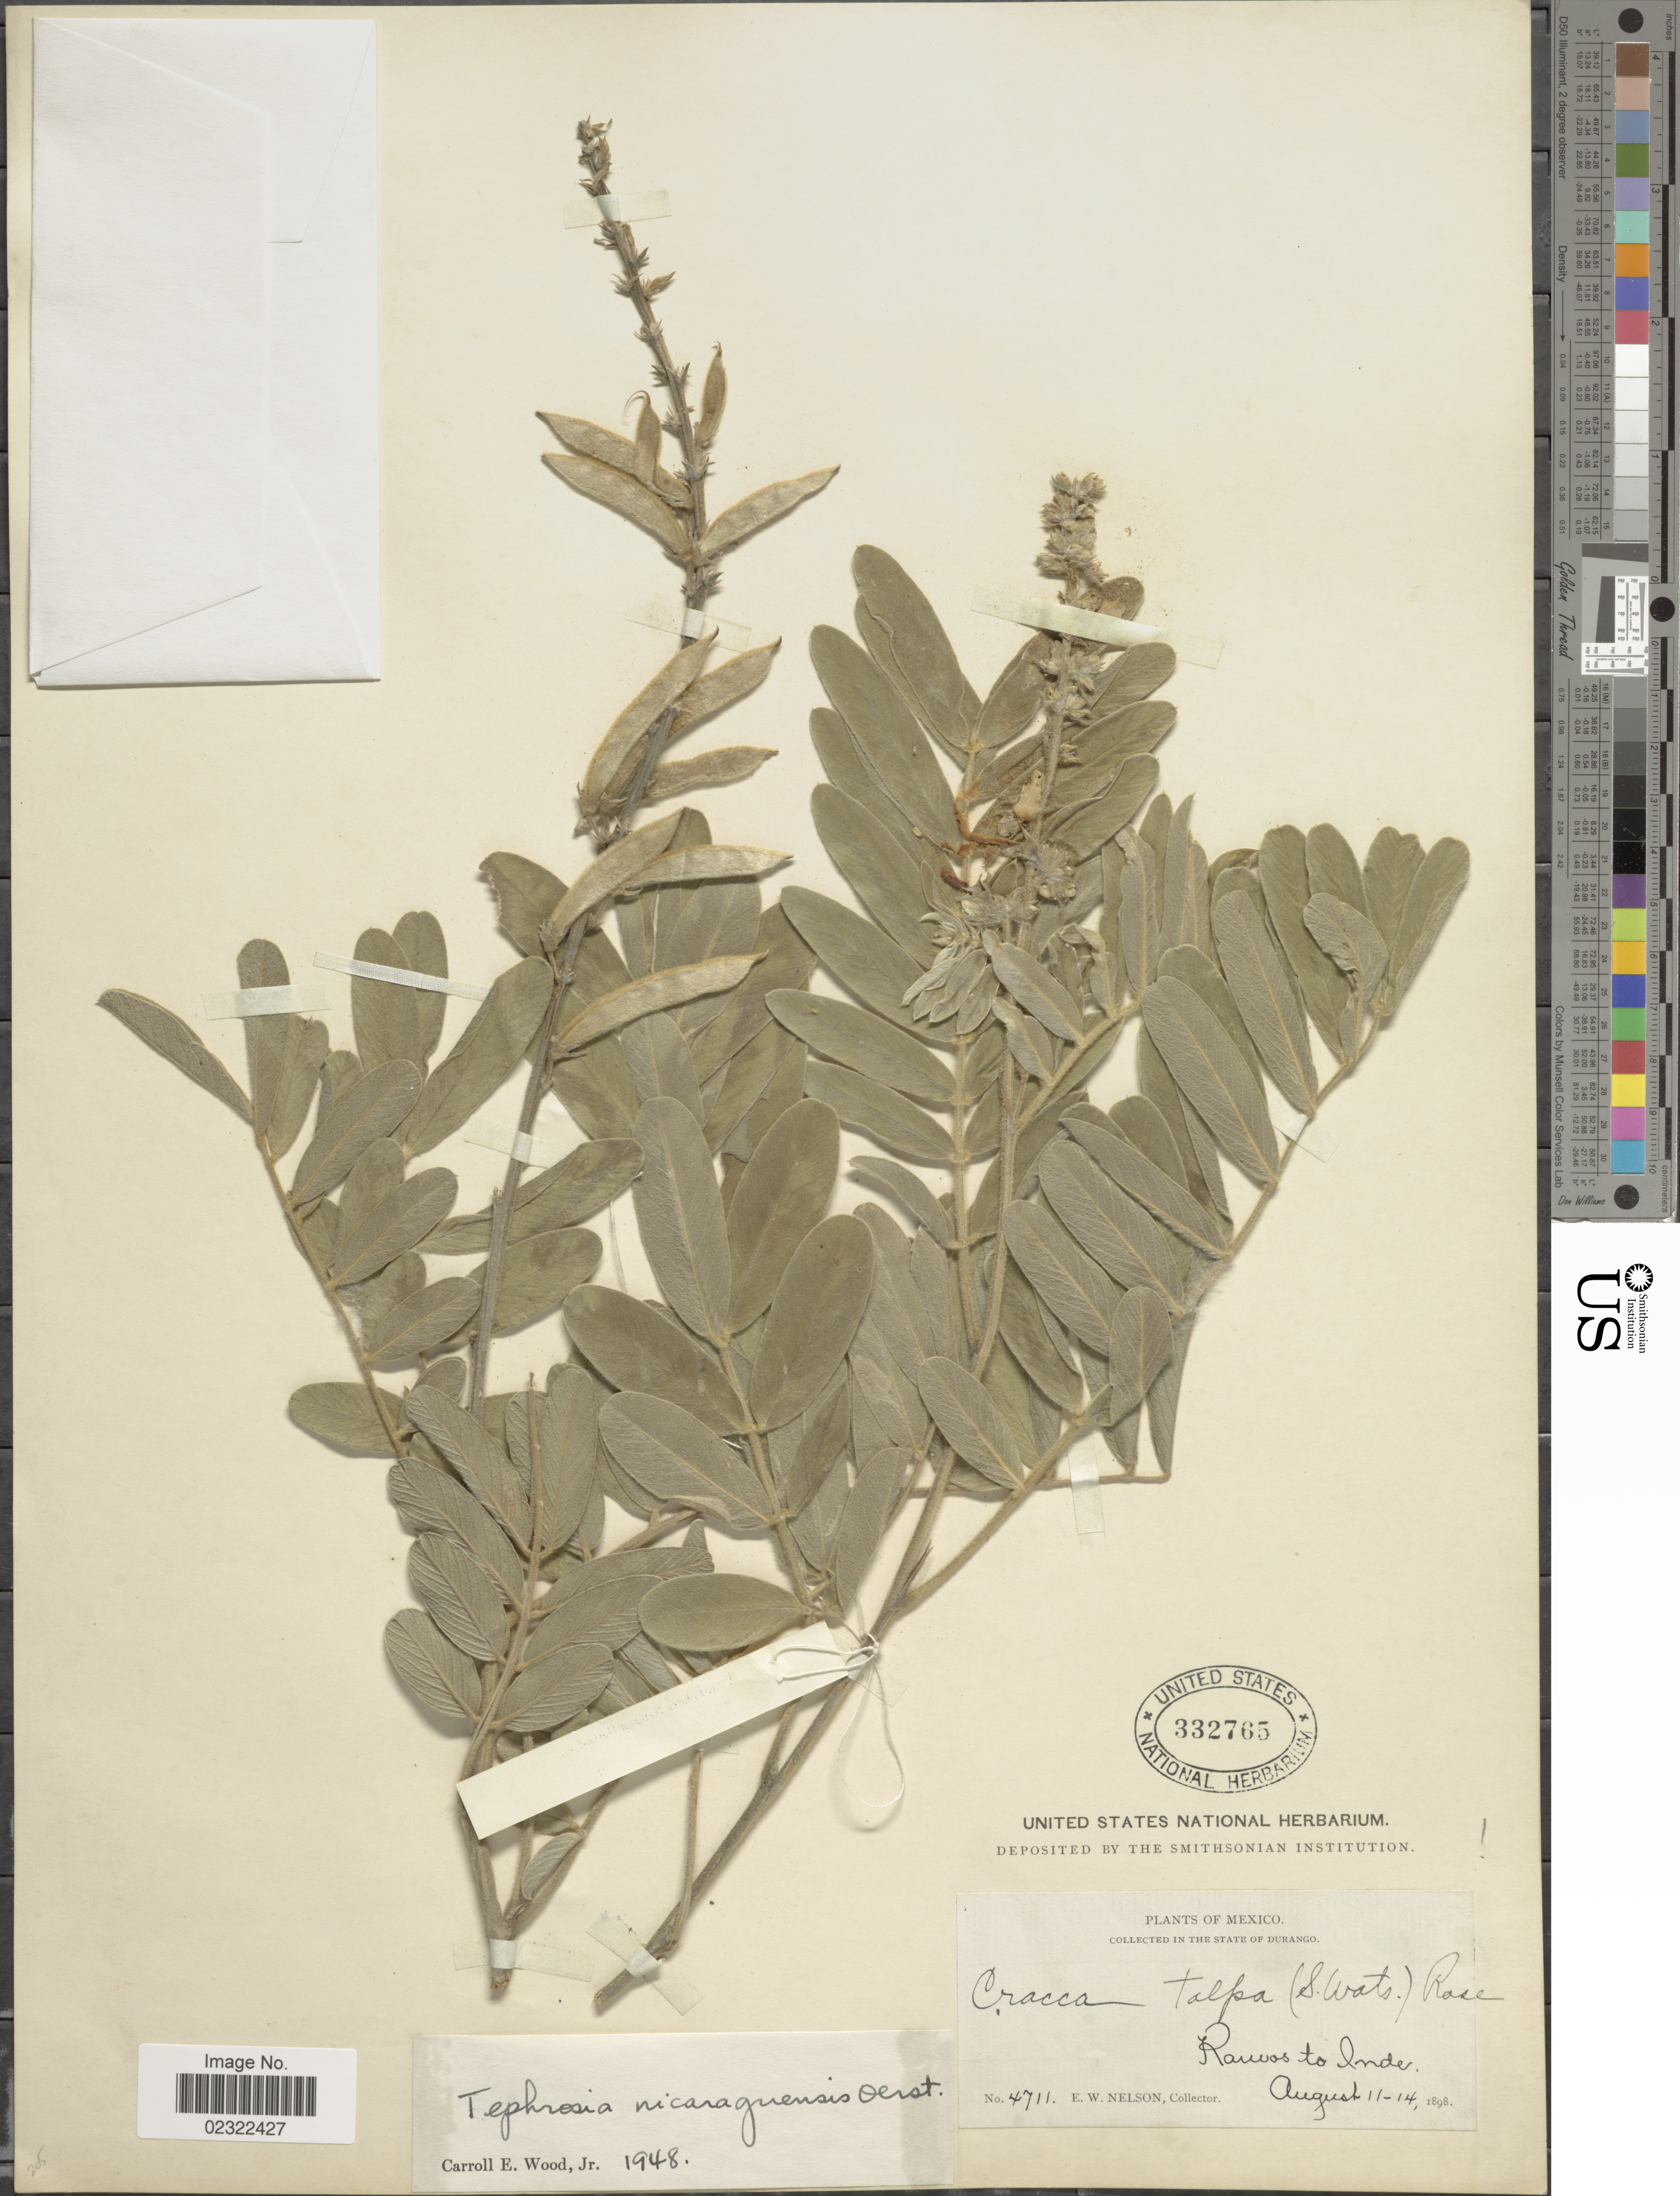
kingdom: Plantae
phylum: Tracheophyta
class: Magnoliopsida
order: Fabales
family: Fabaceae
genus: Tephrosia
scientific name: Tephrosia nicaraguensis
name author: Oerst.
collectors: E. W. Nelson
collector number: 4711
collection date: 1898-08-11/1898-08-14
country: Mexico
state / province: Durango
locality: State of Durango. Rawas to Inde.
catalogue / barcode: US 32765